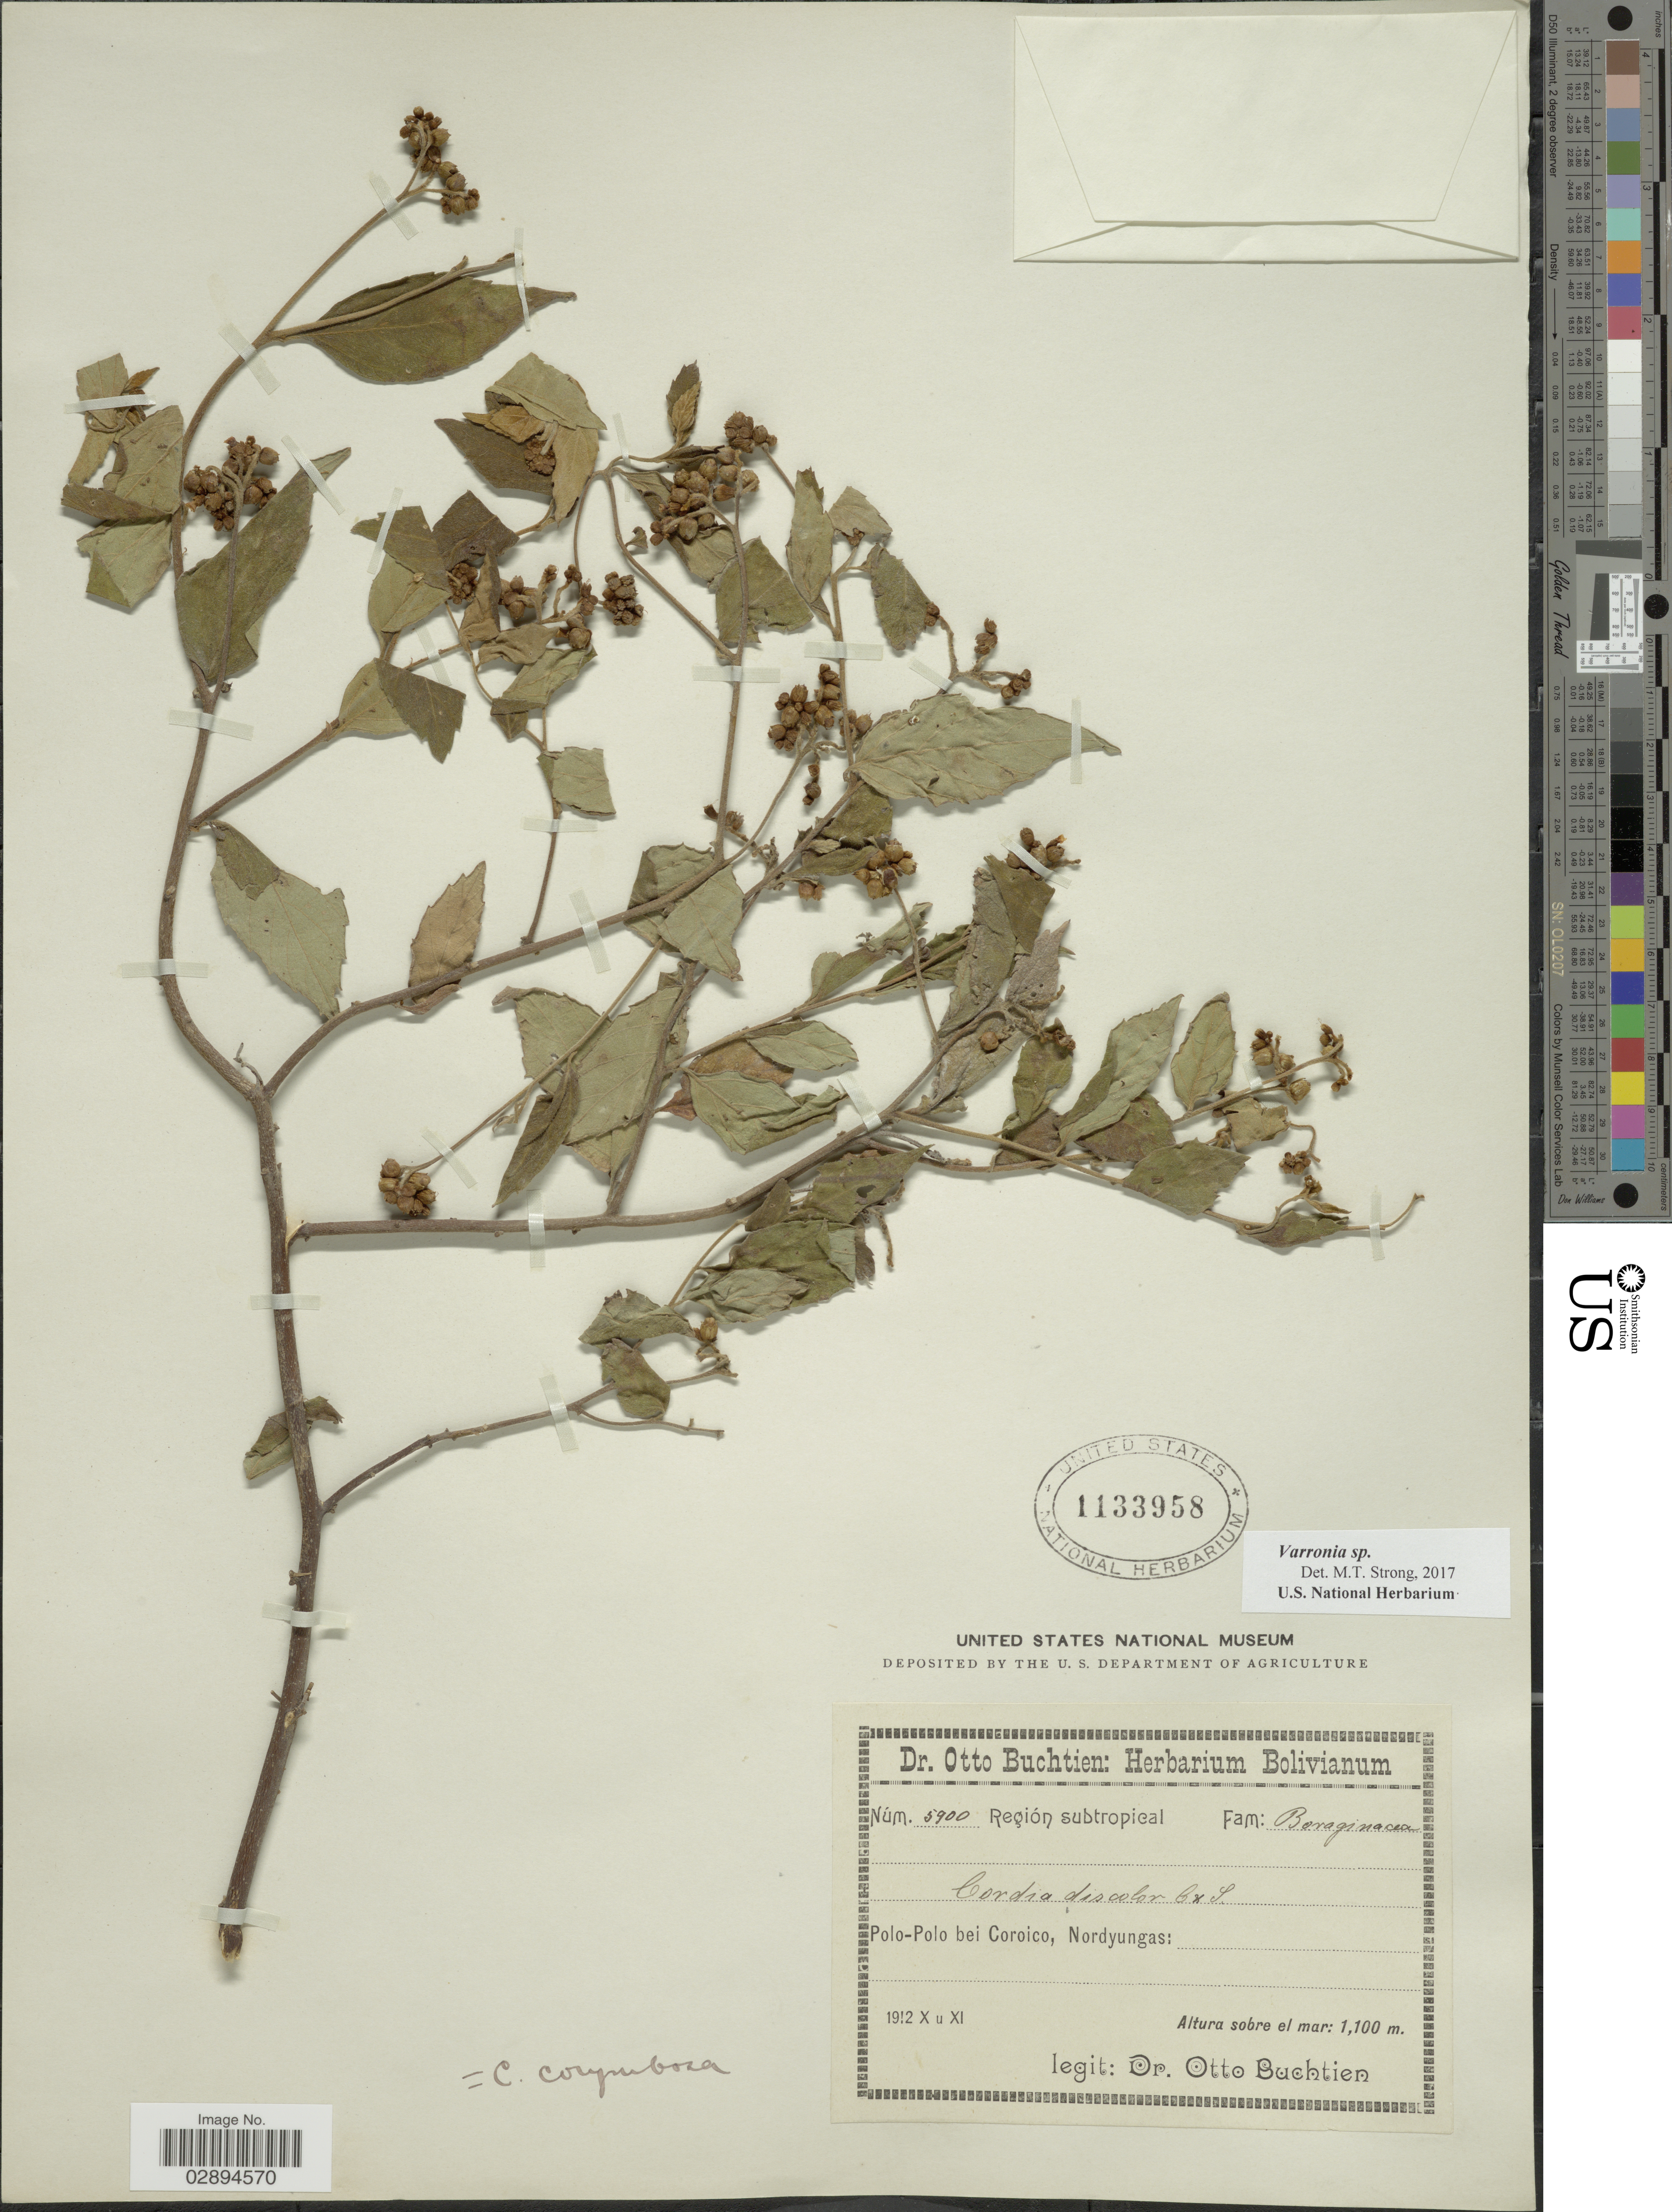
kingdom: Plantae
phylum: Tracheophyta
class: Magnoliopsida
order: Boraginales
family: Cordiaceae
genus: Varronia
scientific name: Varronia sp.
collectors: O. Buchtien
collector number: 5900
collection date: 1912-10/1912-11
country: Bolivia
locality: Polo-Polo bei Coroico, Nordyungas.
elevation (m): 1100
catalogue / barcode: US 1133958